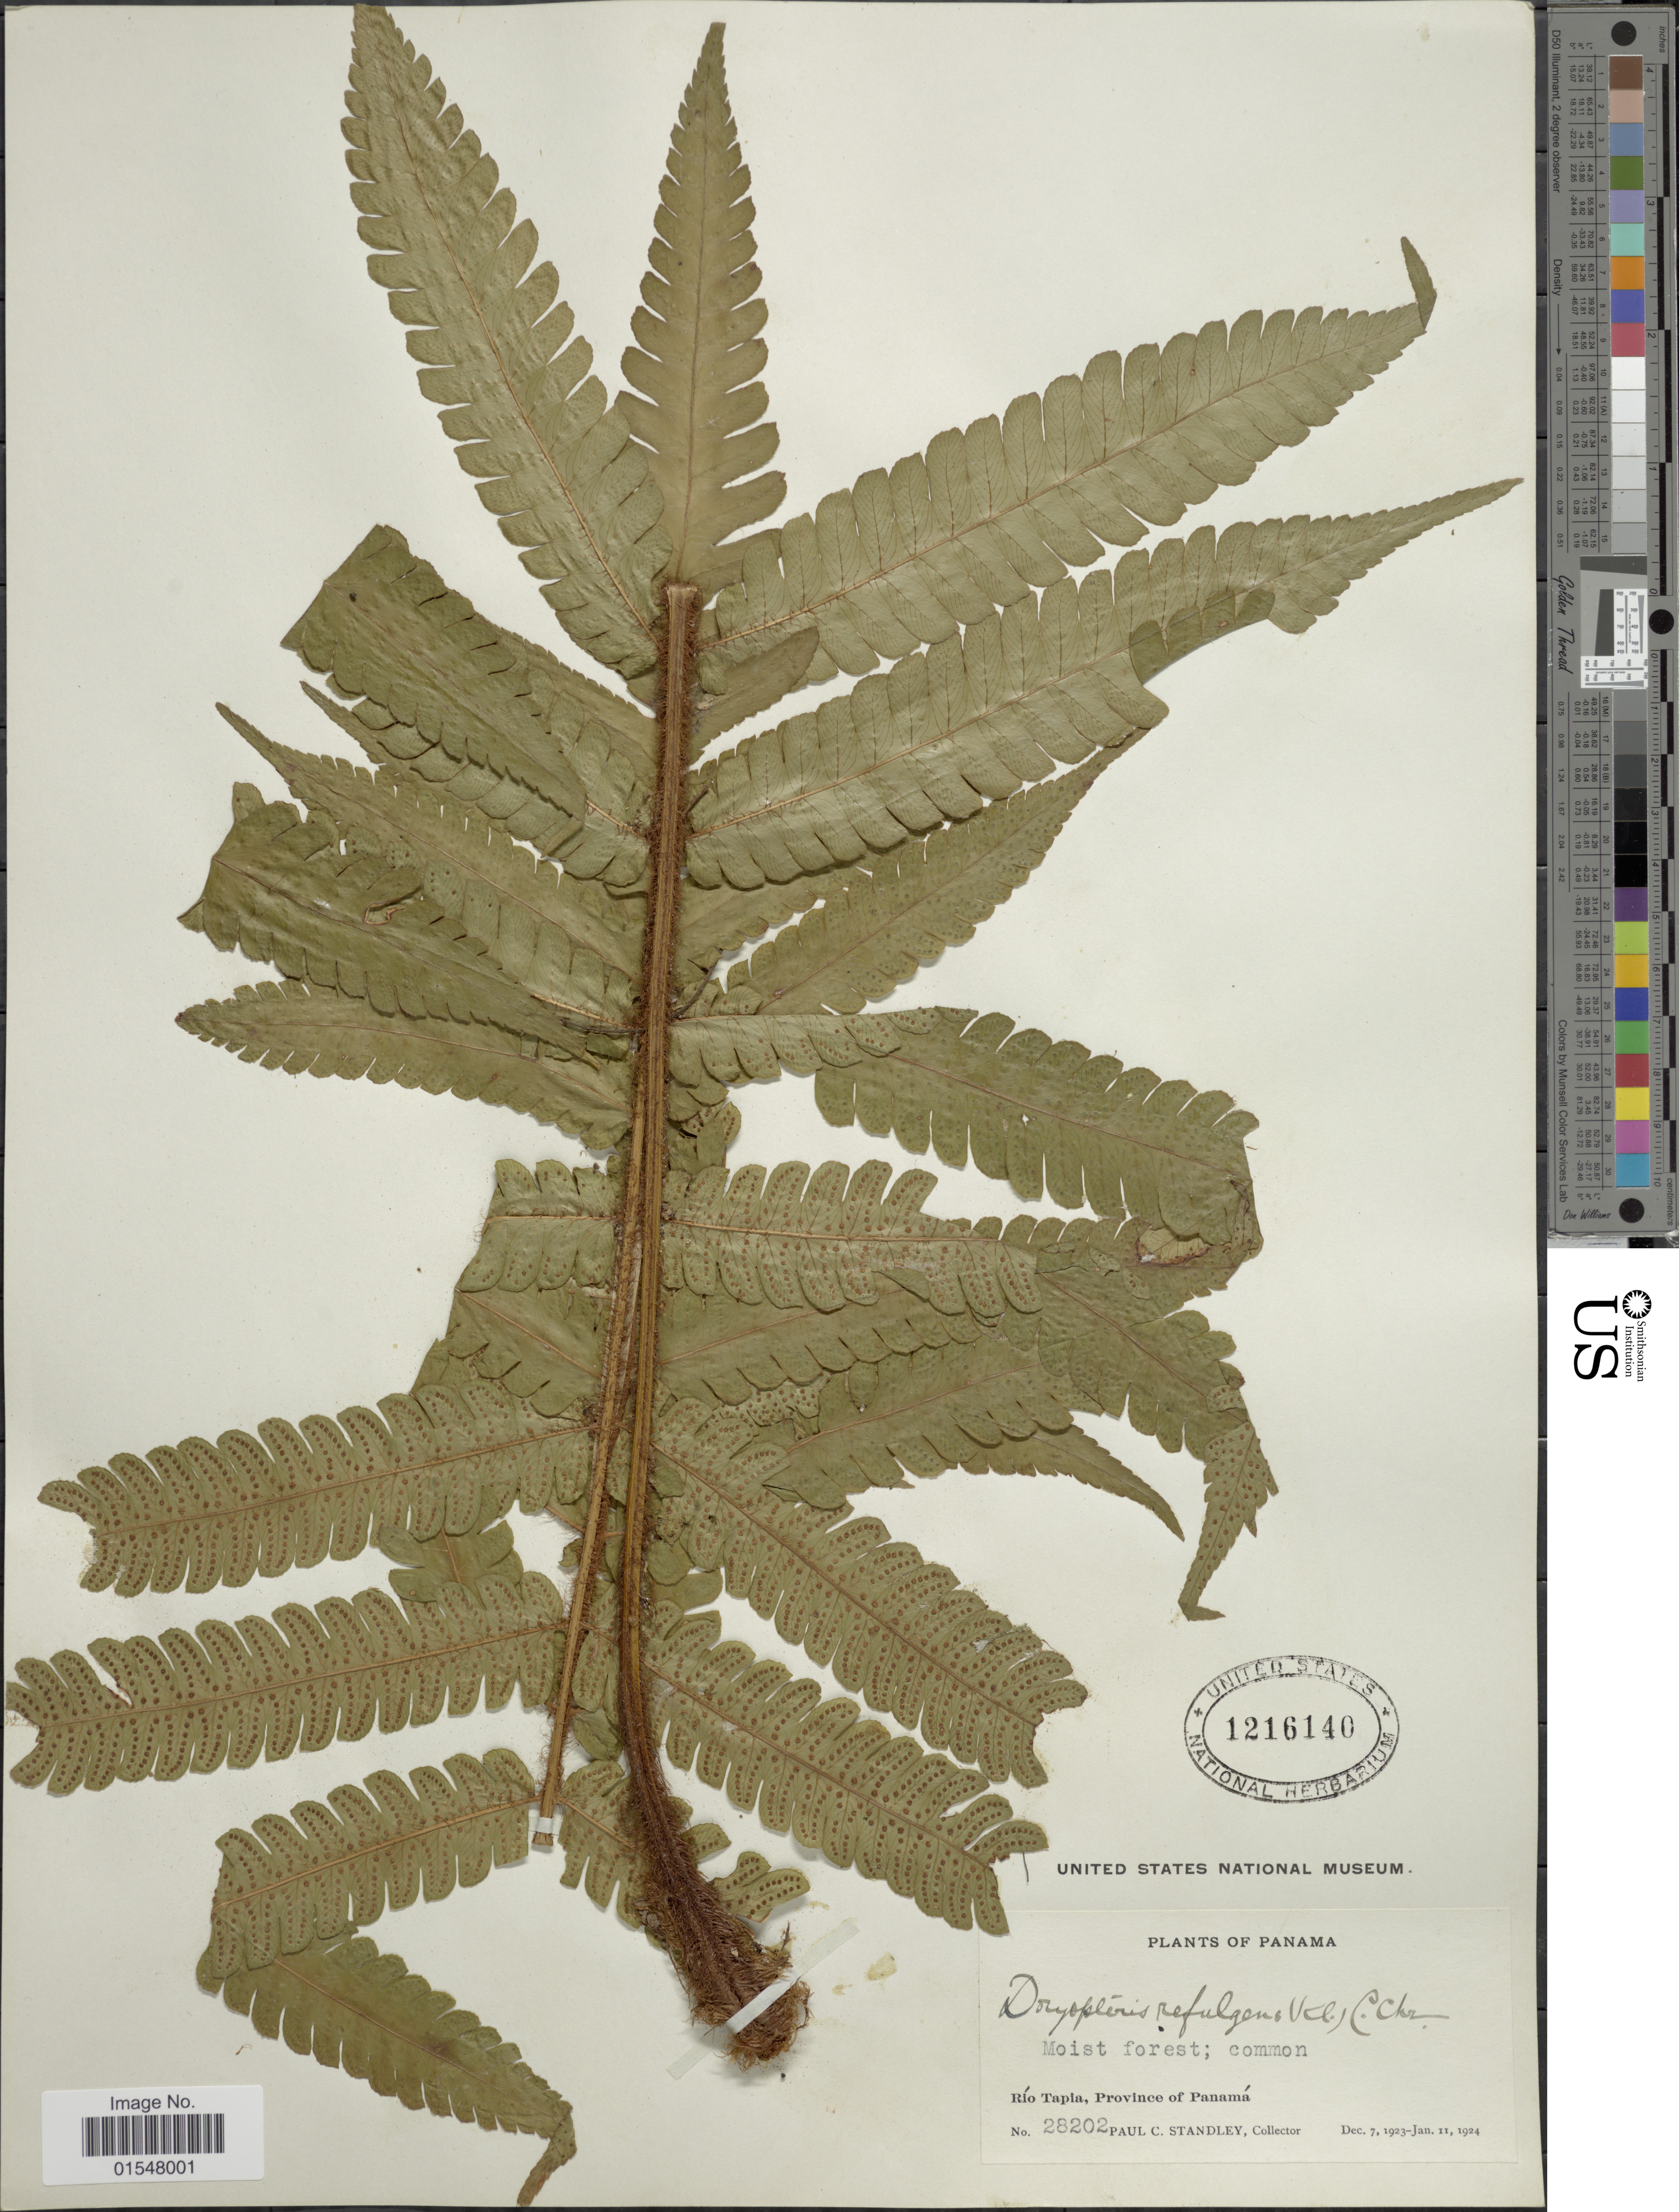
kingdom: Plantae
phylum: Tracheophyta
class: Polypodiopsida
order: Polypodiales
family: Dryopteridaceae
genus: Ctenitis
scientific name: Ctenitis refulgens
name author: (Mett.) Vareschi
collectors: P. C. Standley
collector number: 28202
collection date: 1923-12-07/1924-01-11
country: Panama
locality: Río Tapia, Province of Panamá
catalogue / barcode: US 1216140